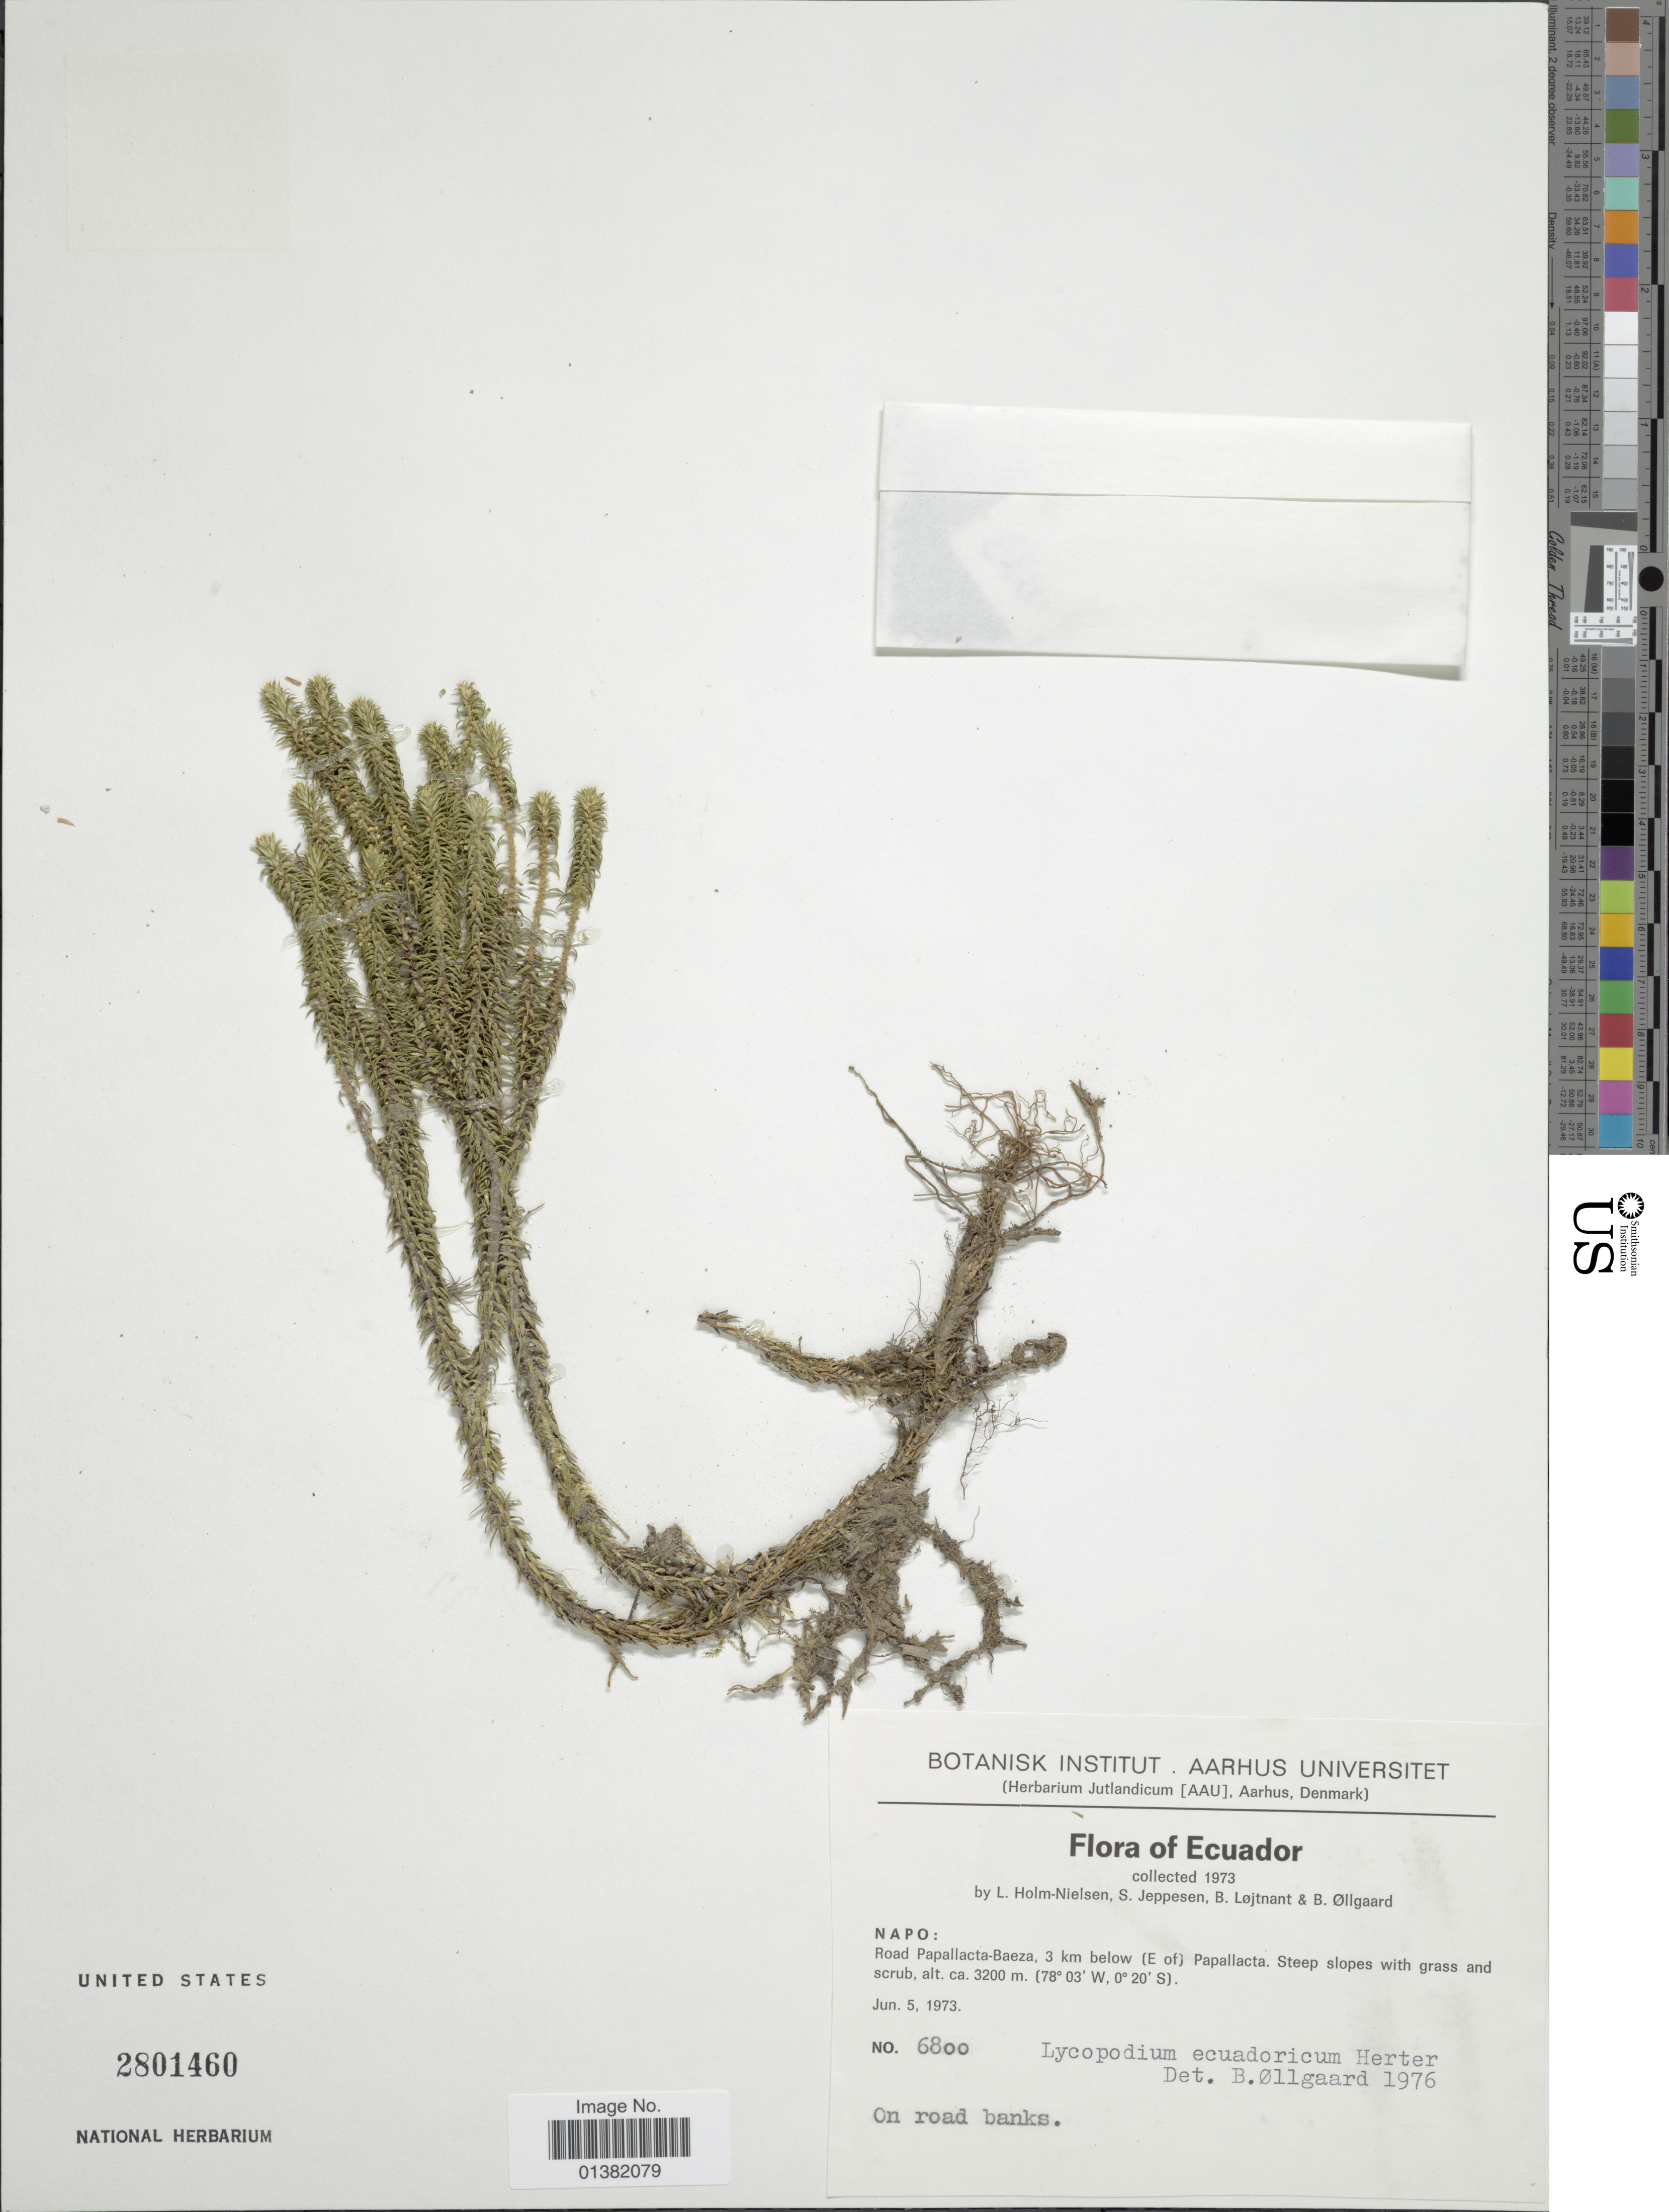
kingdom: Plantae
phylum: Tracheophyta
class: Lycopodiopsida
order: Lycopodiales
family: Lycopodiaceae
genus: Phlegmariurus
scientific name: Phlegmariurus eversus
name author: (Poir.) B. Øllg.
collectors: L. B. Holm-Nielsen, S. Jeppesen, B. Löjtnant & B. Øllgaard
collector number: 6800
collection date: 1973-06-05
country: Ecuador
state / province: Napo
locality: Road Papallacta-Baeza, 3 km below (E of) Papallacta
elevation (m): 3200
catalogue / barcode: US 2801460